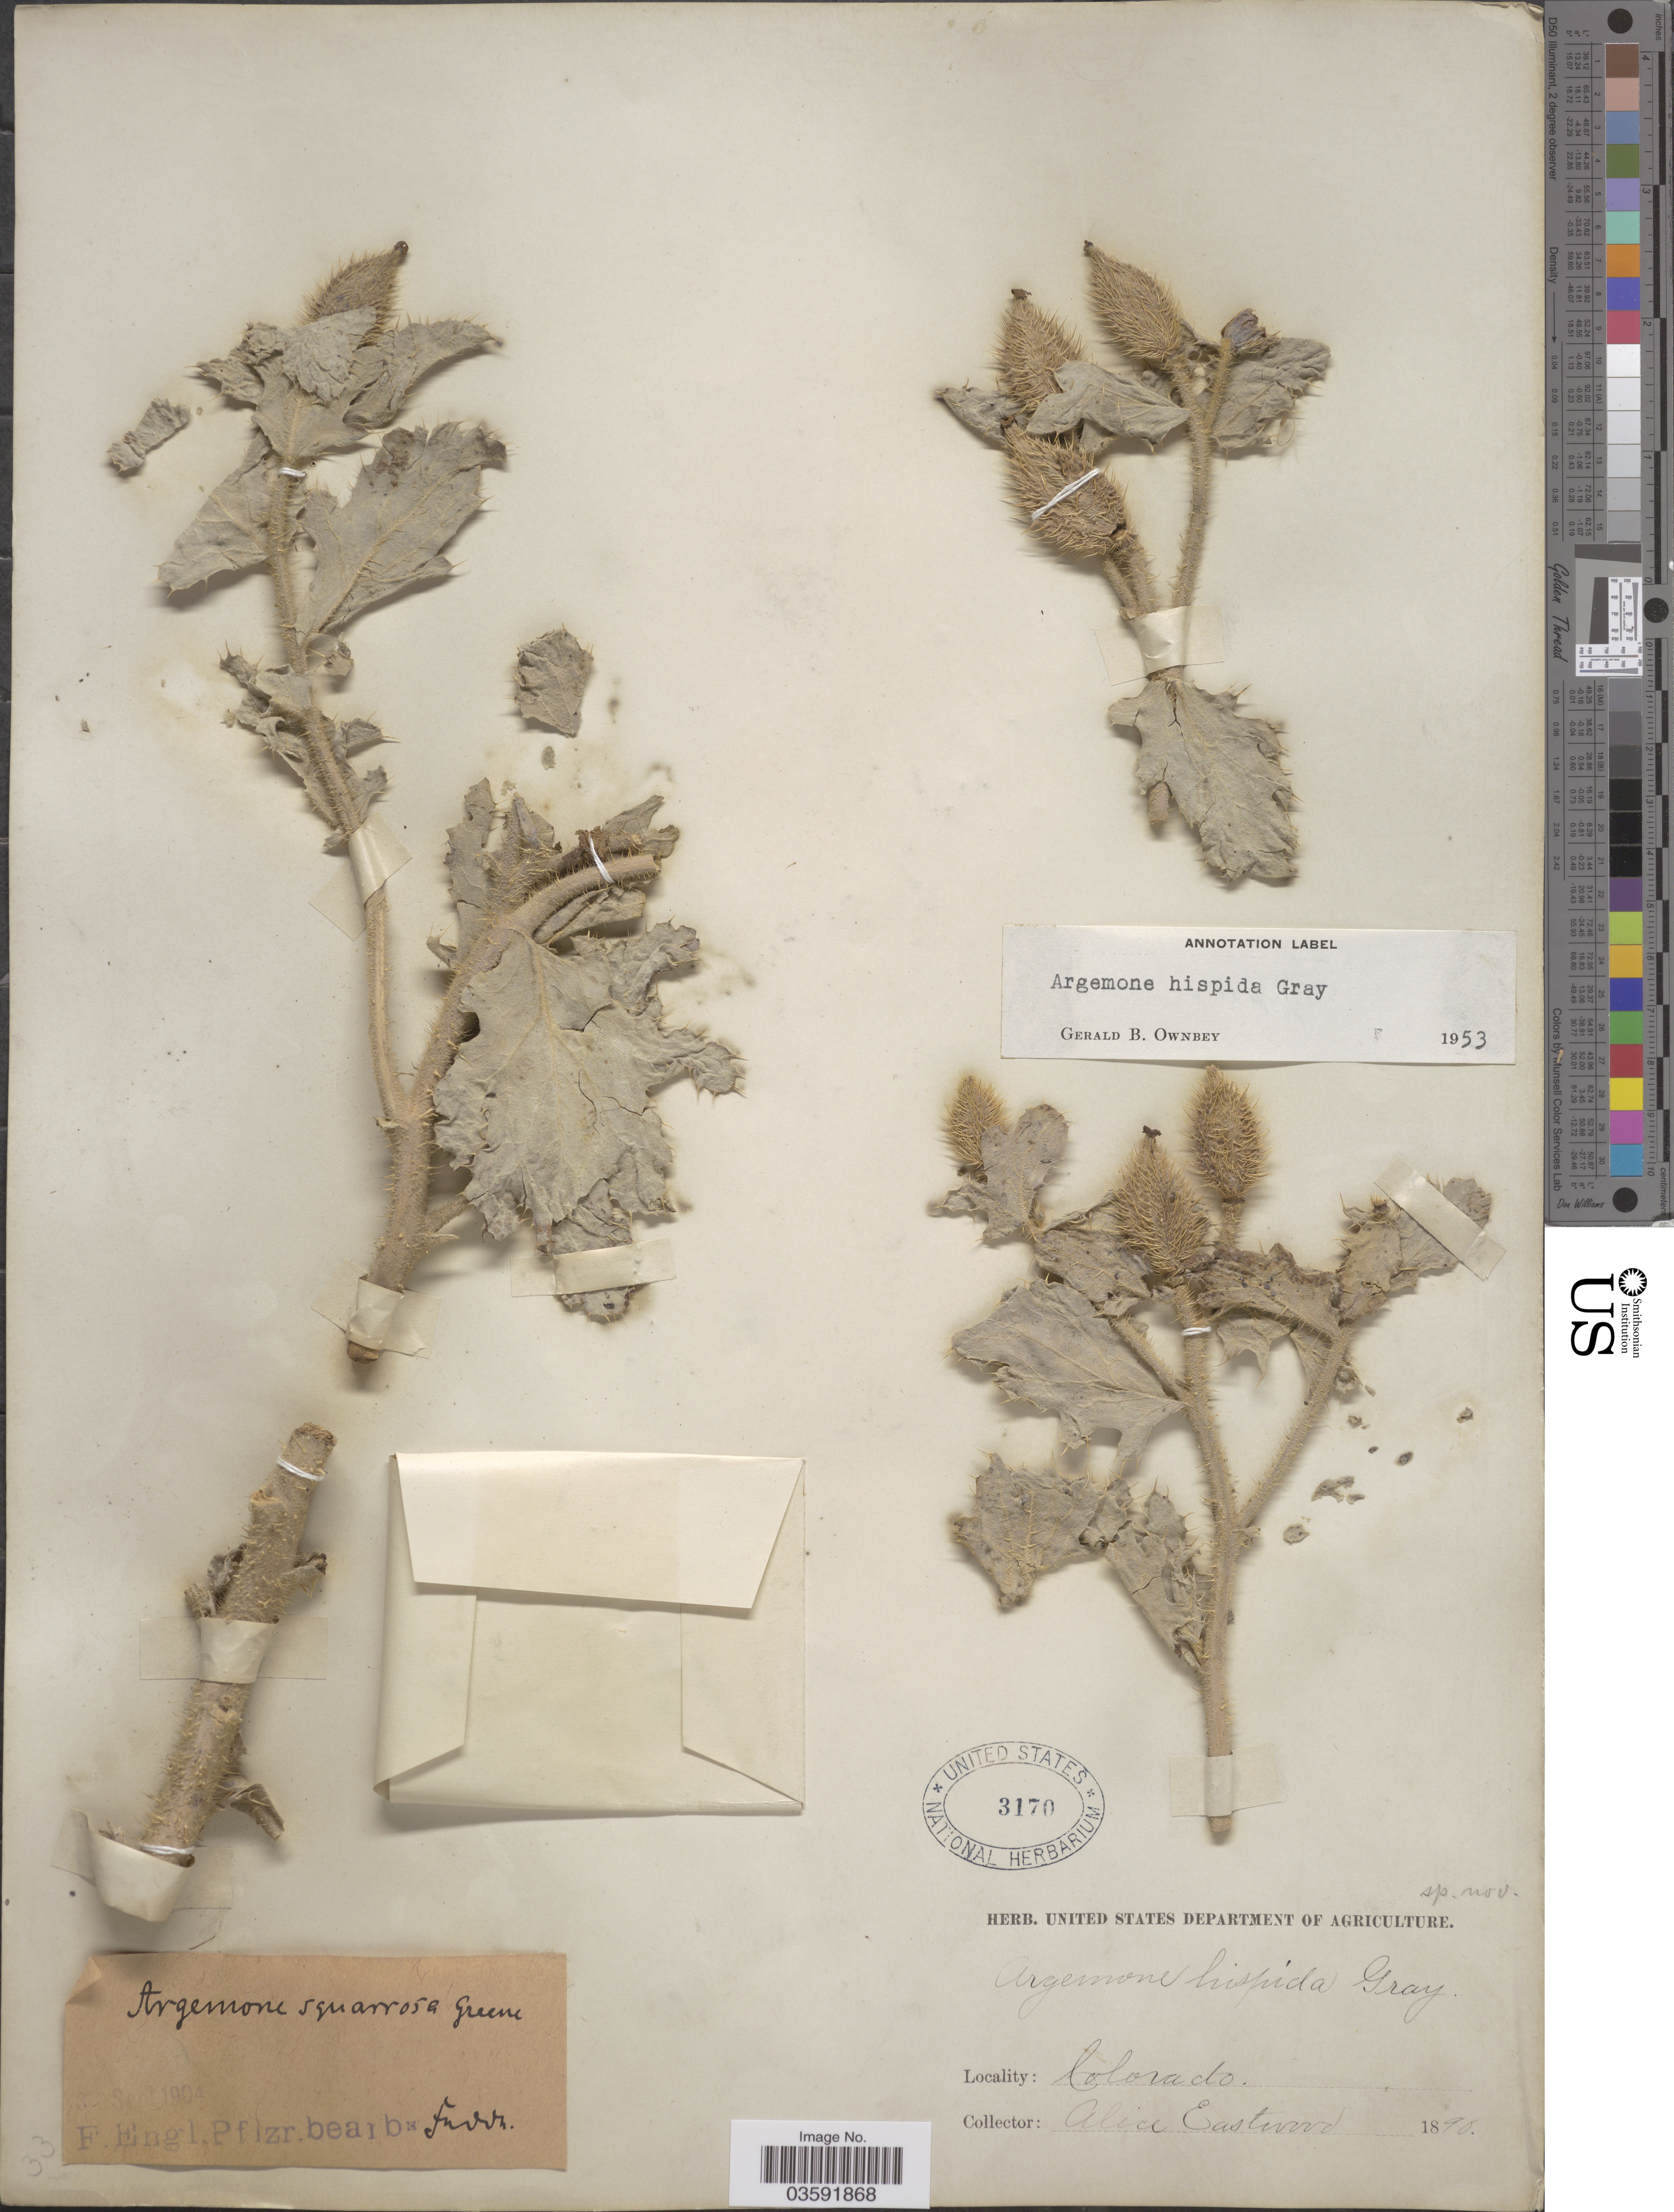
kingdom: Plantae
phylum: Tracheophyta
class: Magnoliopsida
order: Ranunculales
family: Papaveraceae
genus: Argemone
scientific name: Argemone hispida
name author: A. Gray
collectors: A. Eastwood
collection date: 1890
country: United States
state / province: Colorado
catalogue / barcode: US 3170